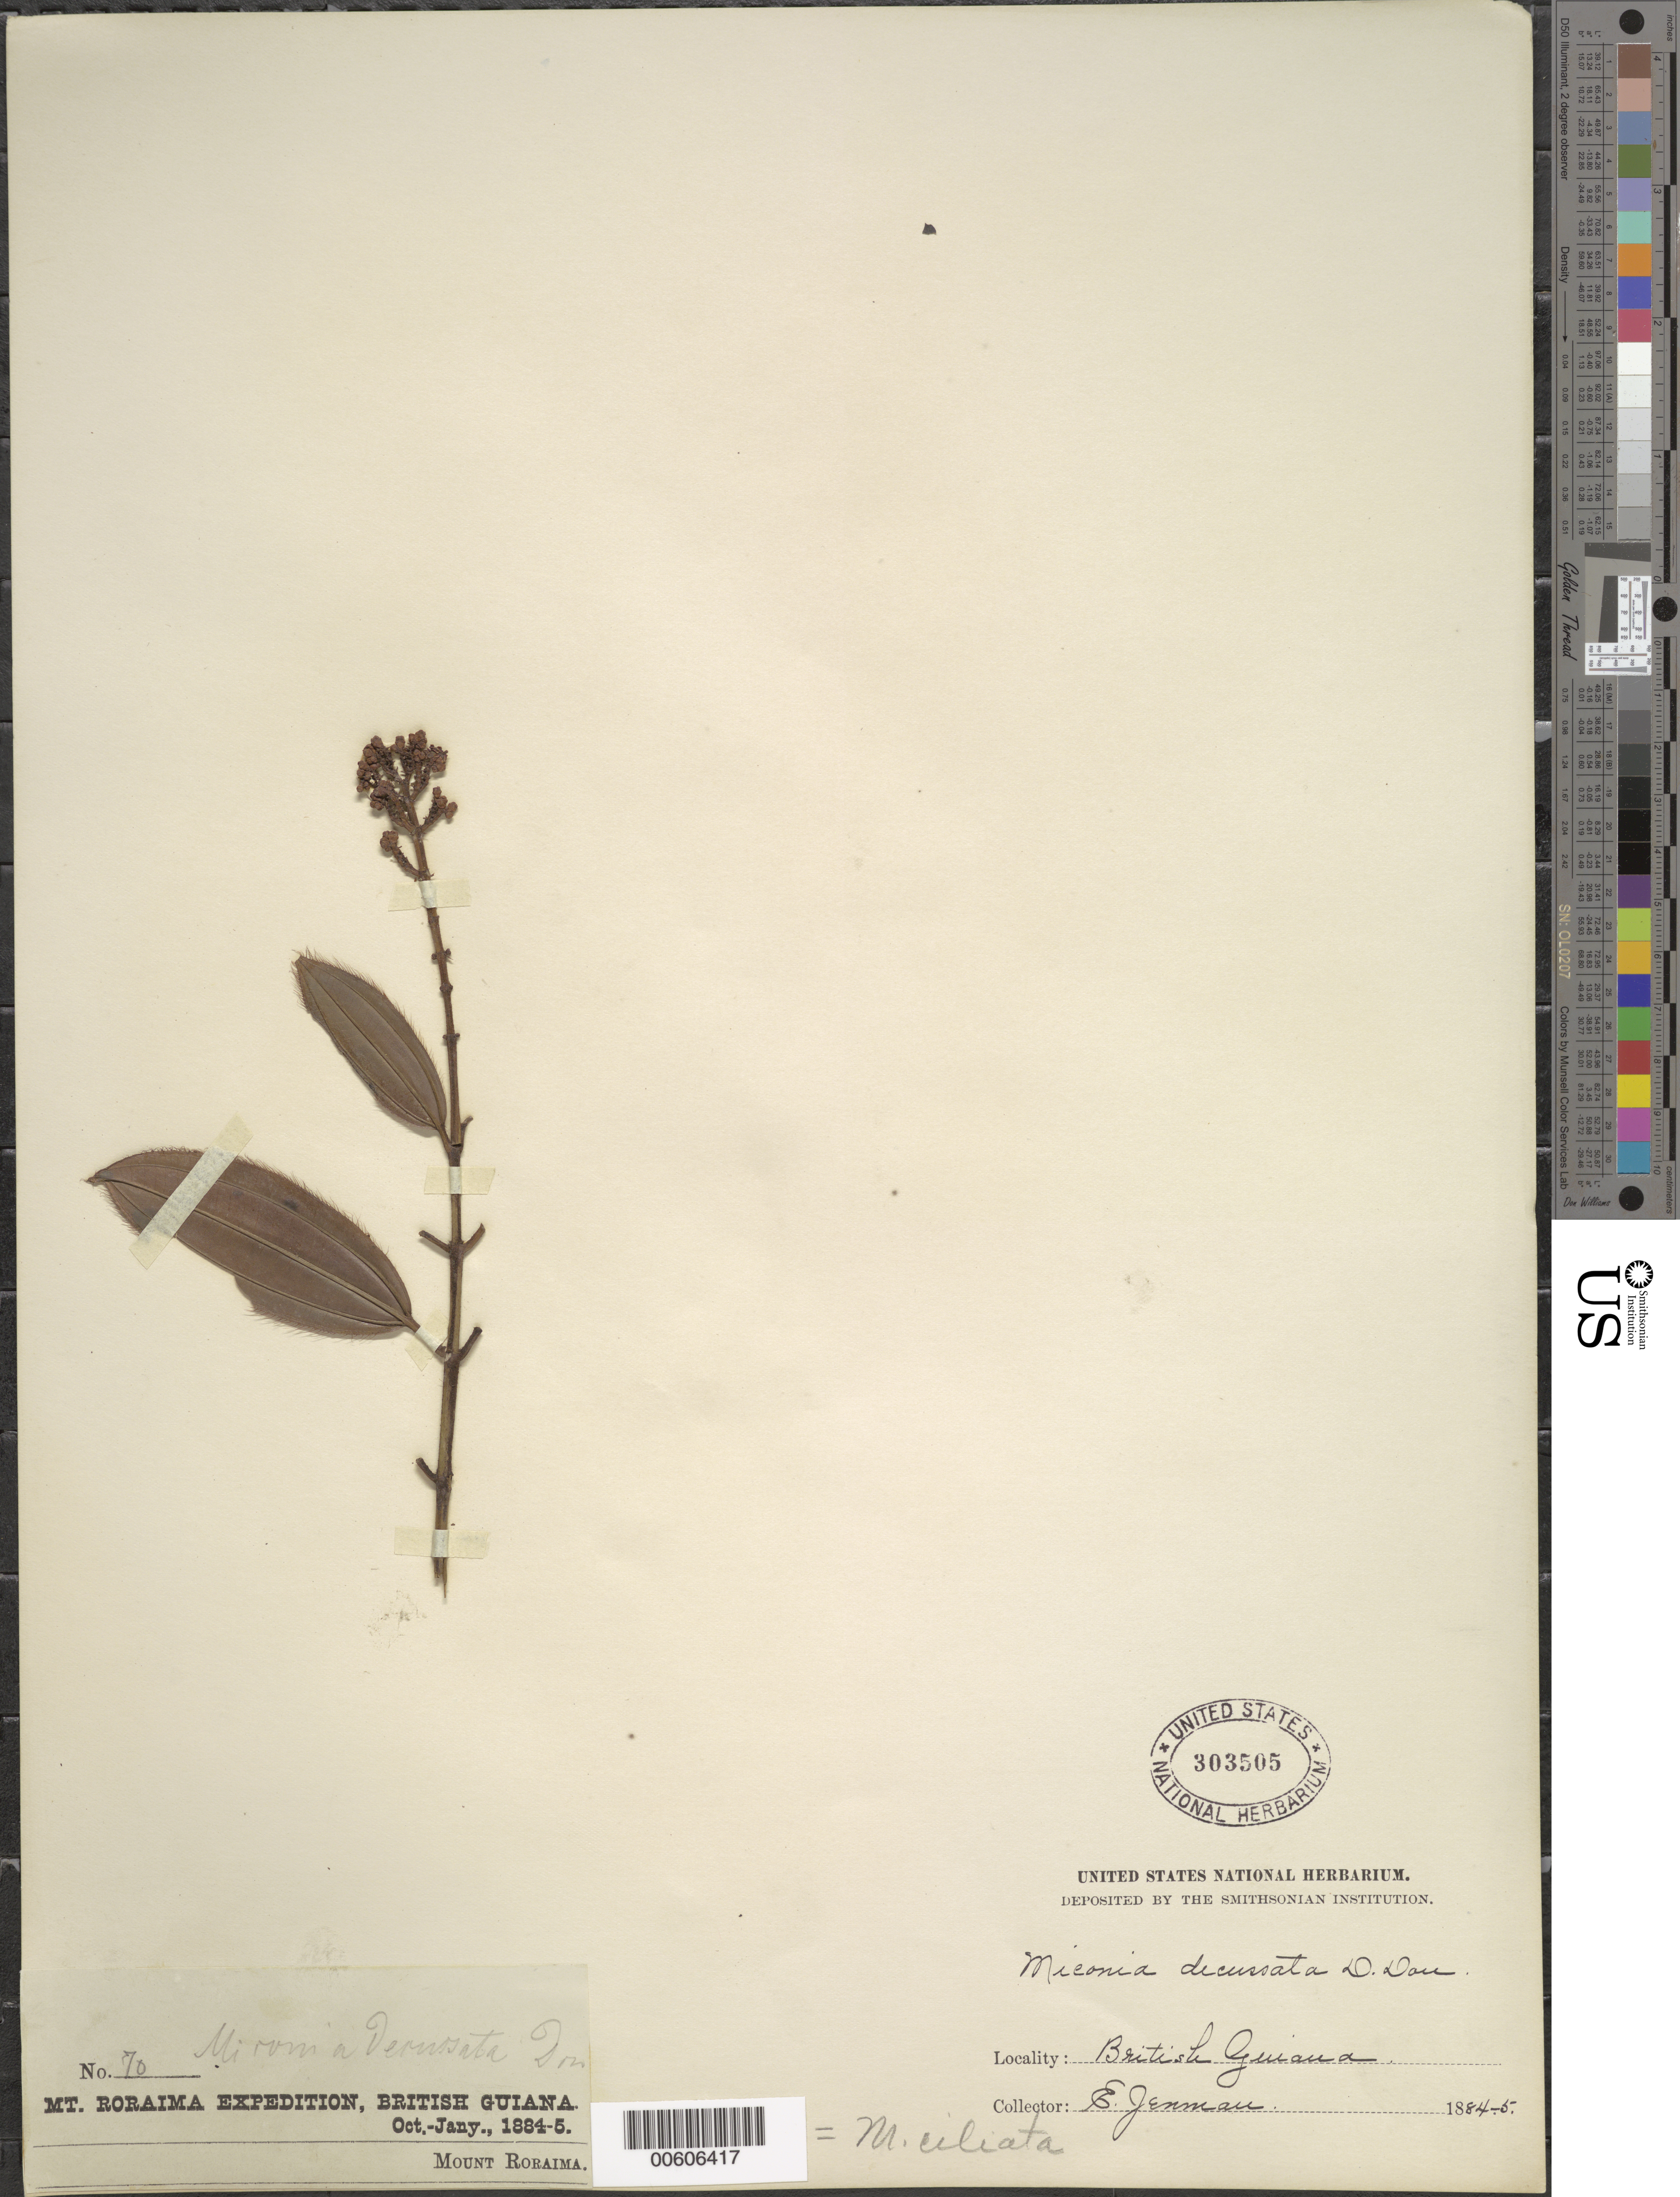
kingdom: Plantae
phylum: Tracheophyta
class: Magnoliopsida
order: Myrtales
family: Melastomataceae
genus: Miconia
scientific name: Miconia ciliata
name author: (Rich.) DC.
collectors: G. S. Jenman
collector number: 70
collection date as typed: October 1884 to January 1885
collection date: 1884-10/1885-01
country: Guyana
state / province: Cuyuni-Mazaruni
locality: Mt. Roraima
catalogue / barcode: US 303505